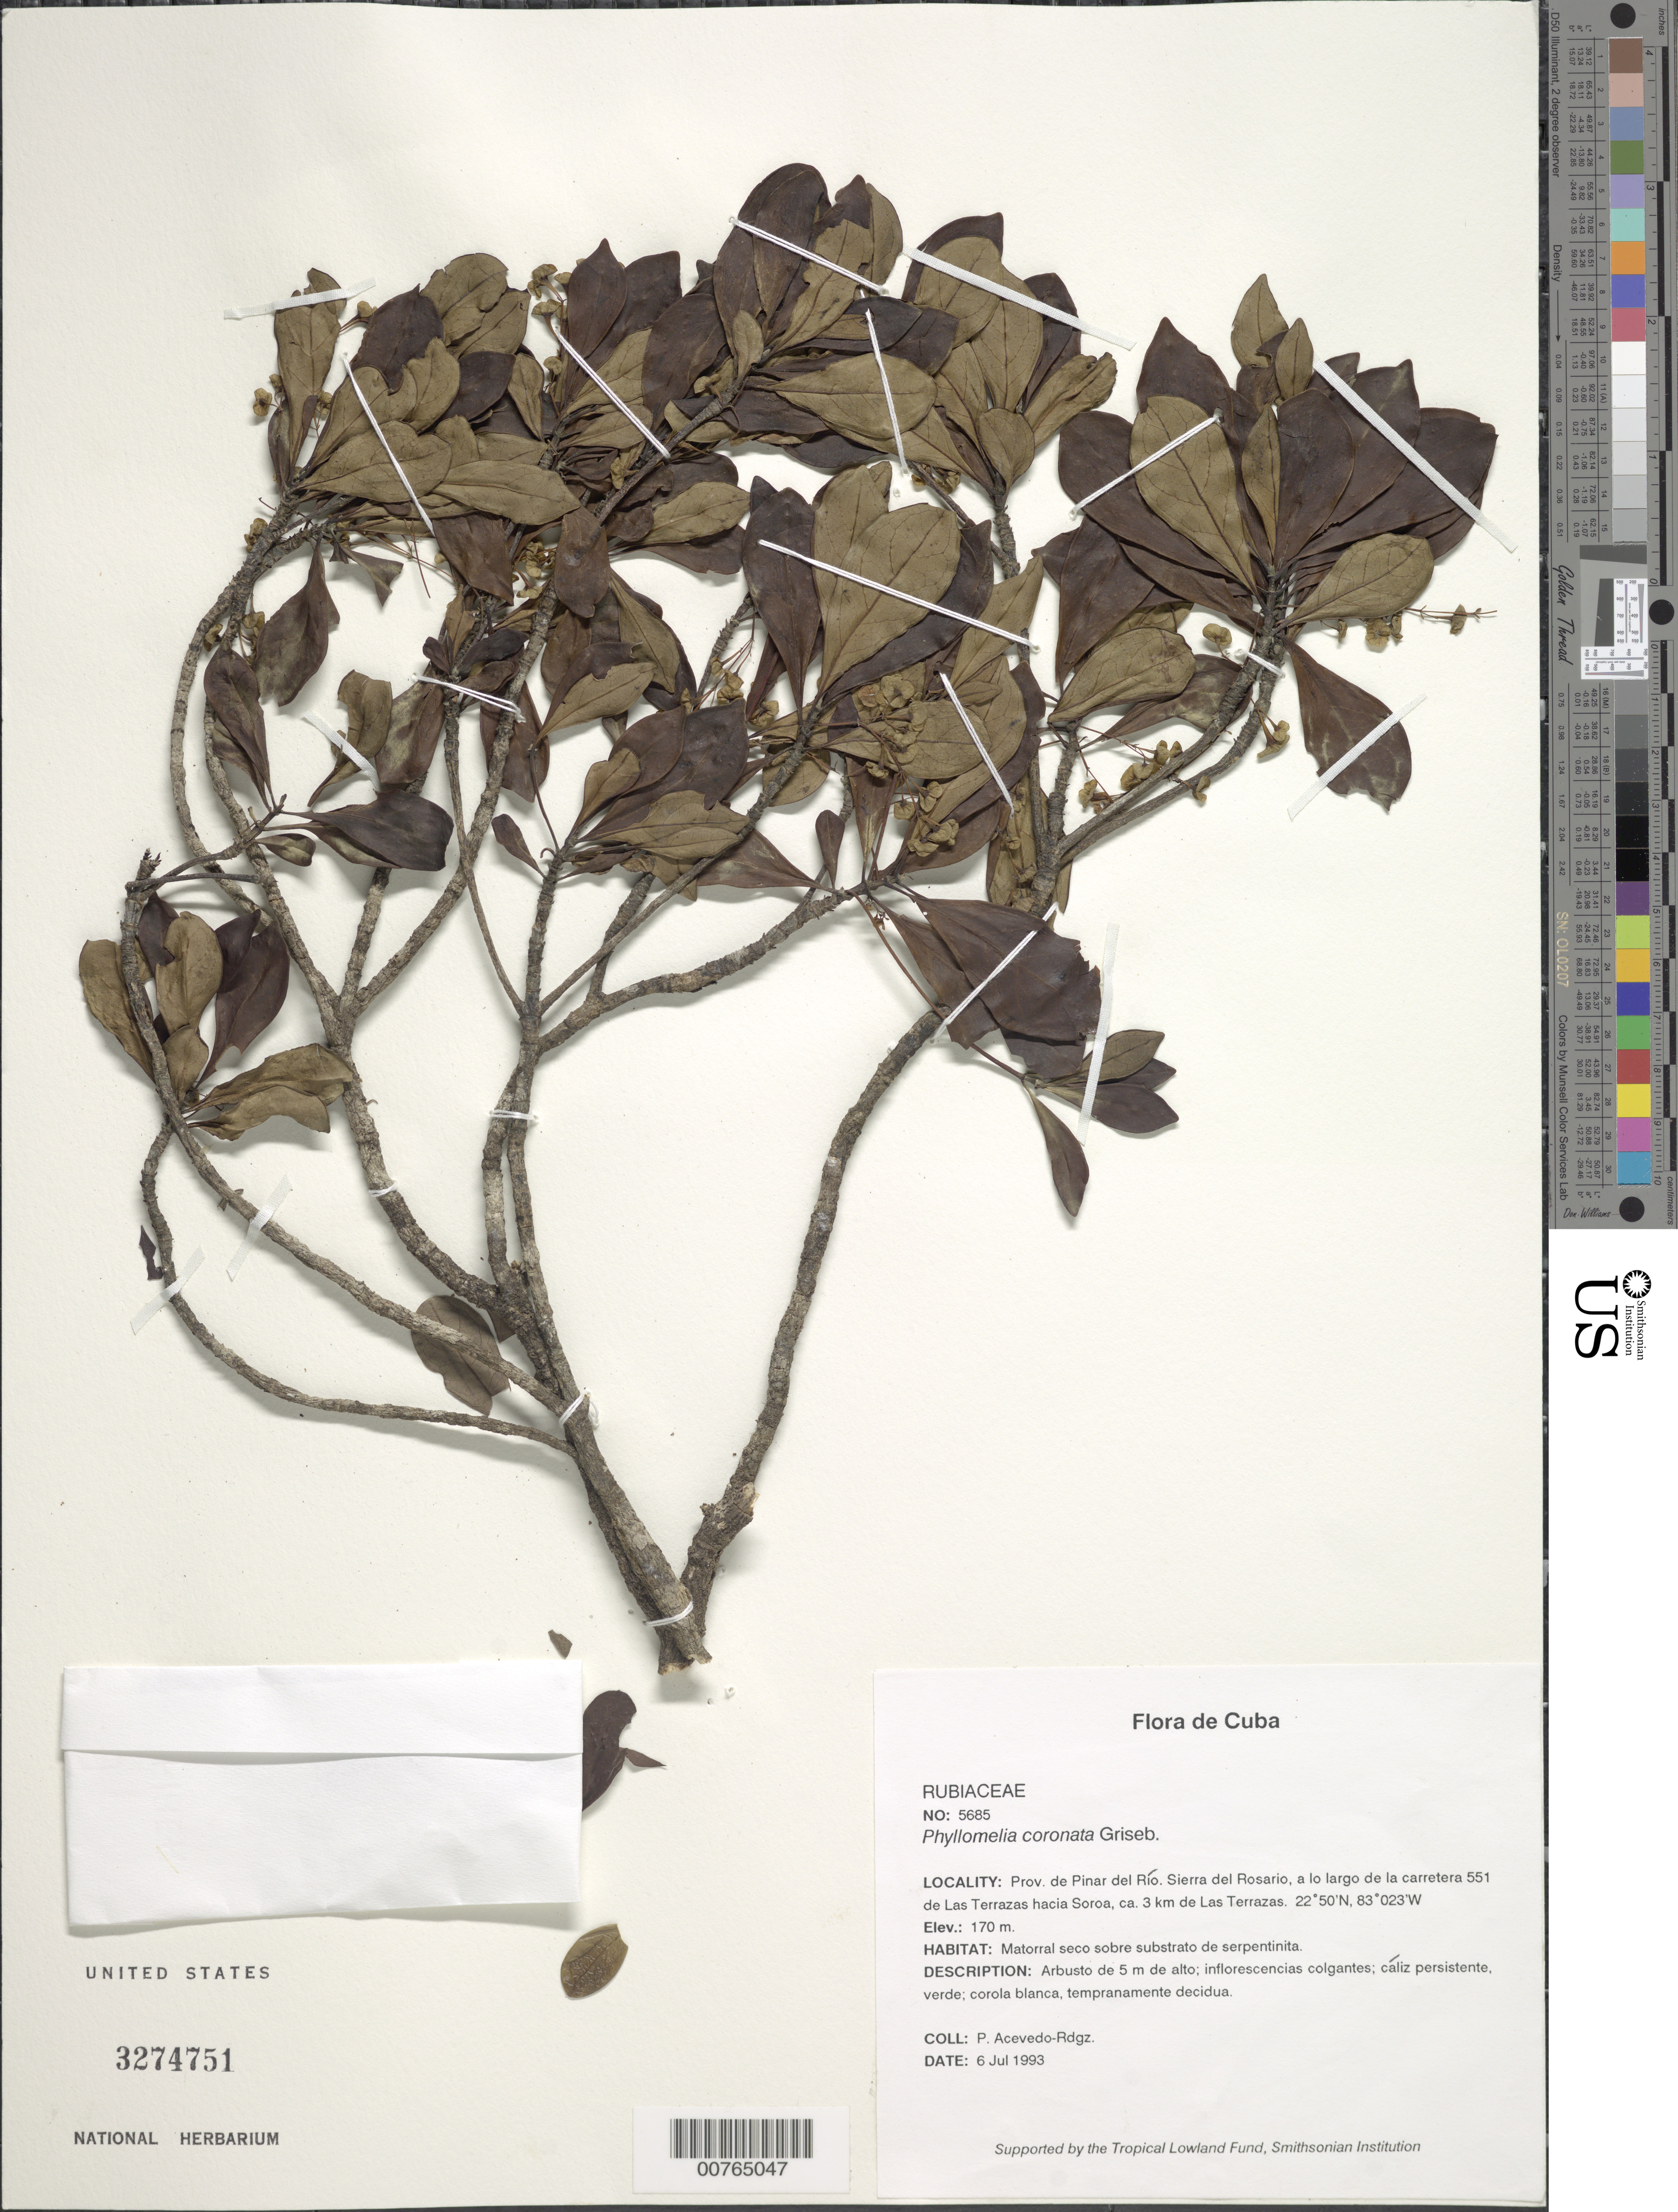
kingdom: Plantae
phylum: Tracheophyta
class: Magnoliopsida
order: Gentianales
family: Rubiaceae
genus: Phyllomelia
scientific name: Phyllomelia coronata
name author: Griseb.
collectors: P. Acevedo-Rodr.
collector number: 5685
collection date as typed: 06 Jul 1993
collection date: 1993-07-06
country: Cuba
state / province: Pinar del Rio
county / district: Municipio de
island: Cuba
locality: Prov de Pinar del Río Sierra del Rosario, a lo largo de la carretera 551 de Las Terrazas hacia Soroa, ca 3 km de Las Terrazas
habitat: Matorral seco sobre substrato de serpentinita.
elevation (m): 170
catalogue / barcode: US 3274751